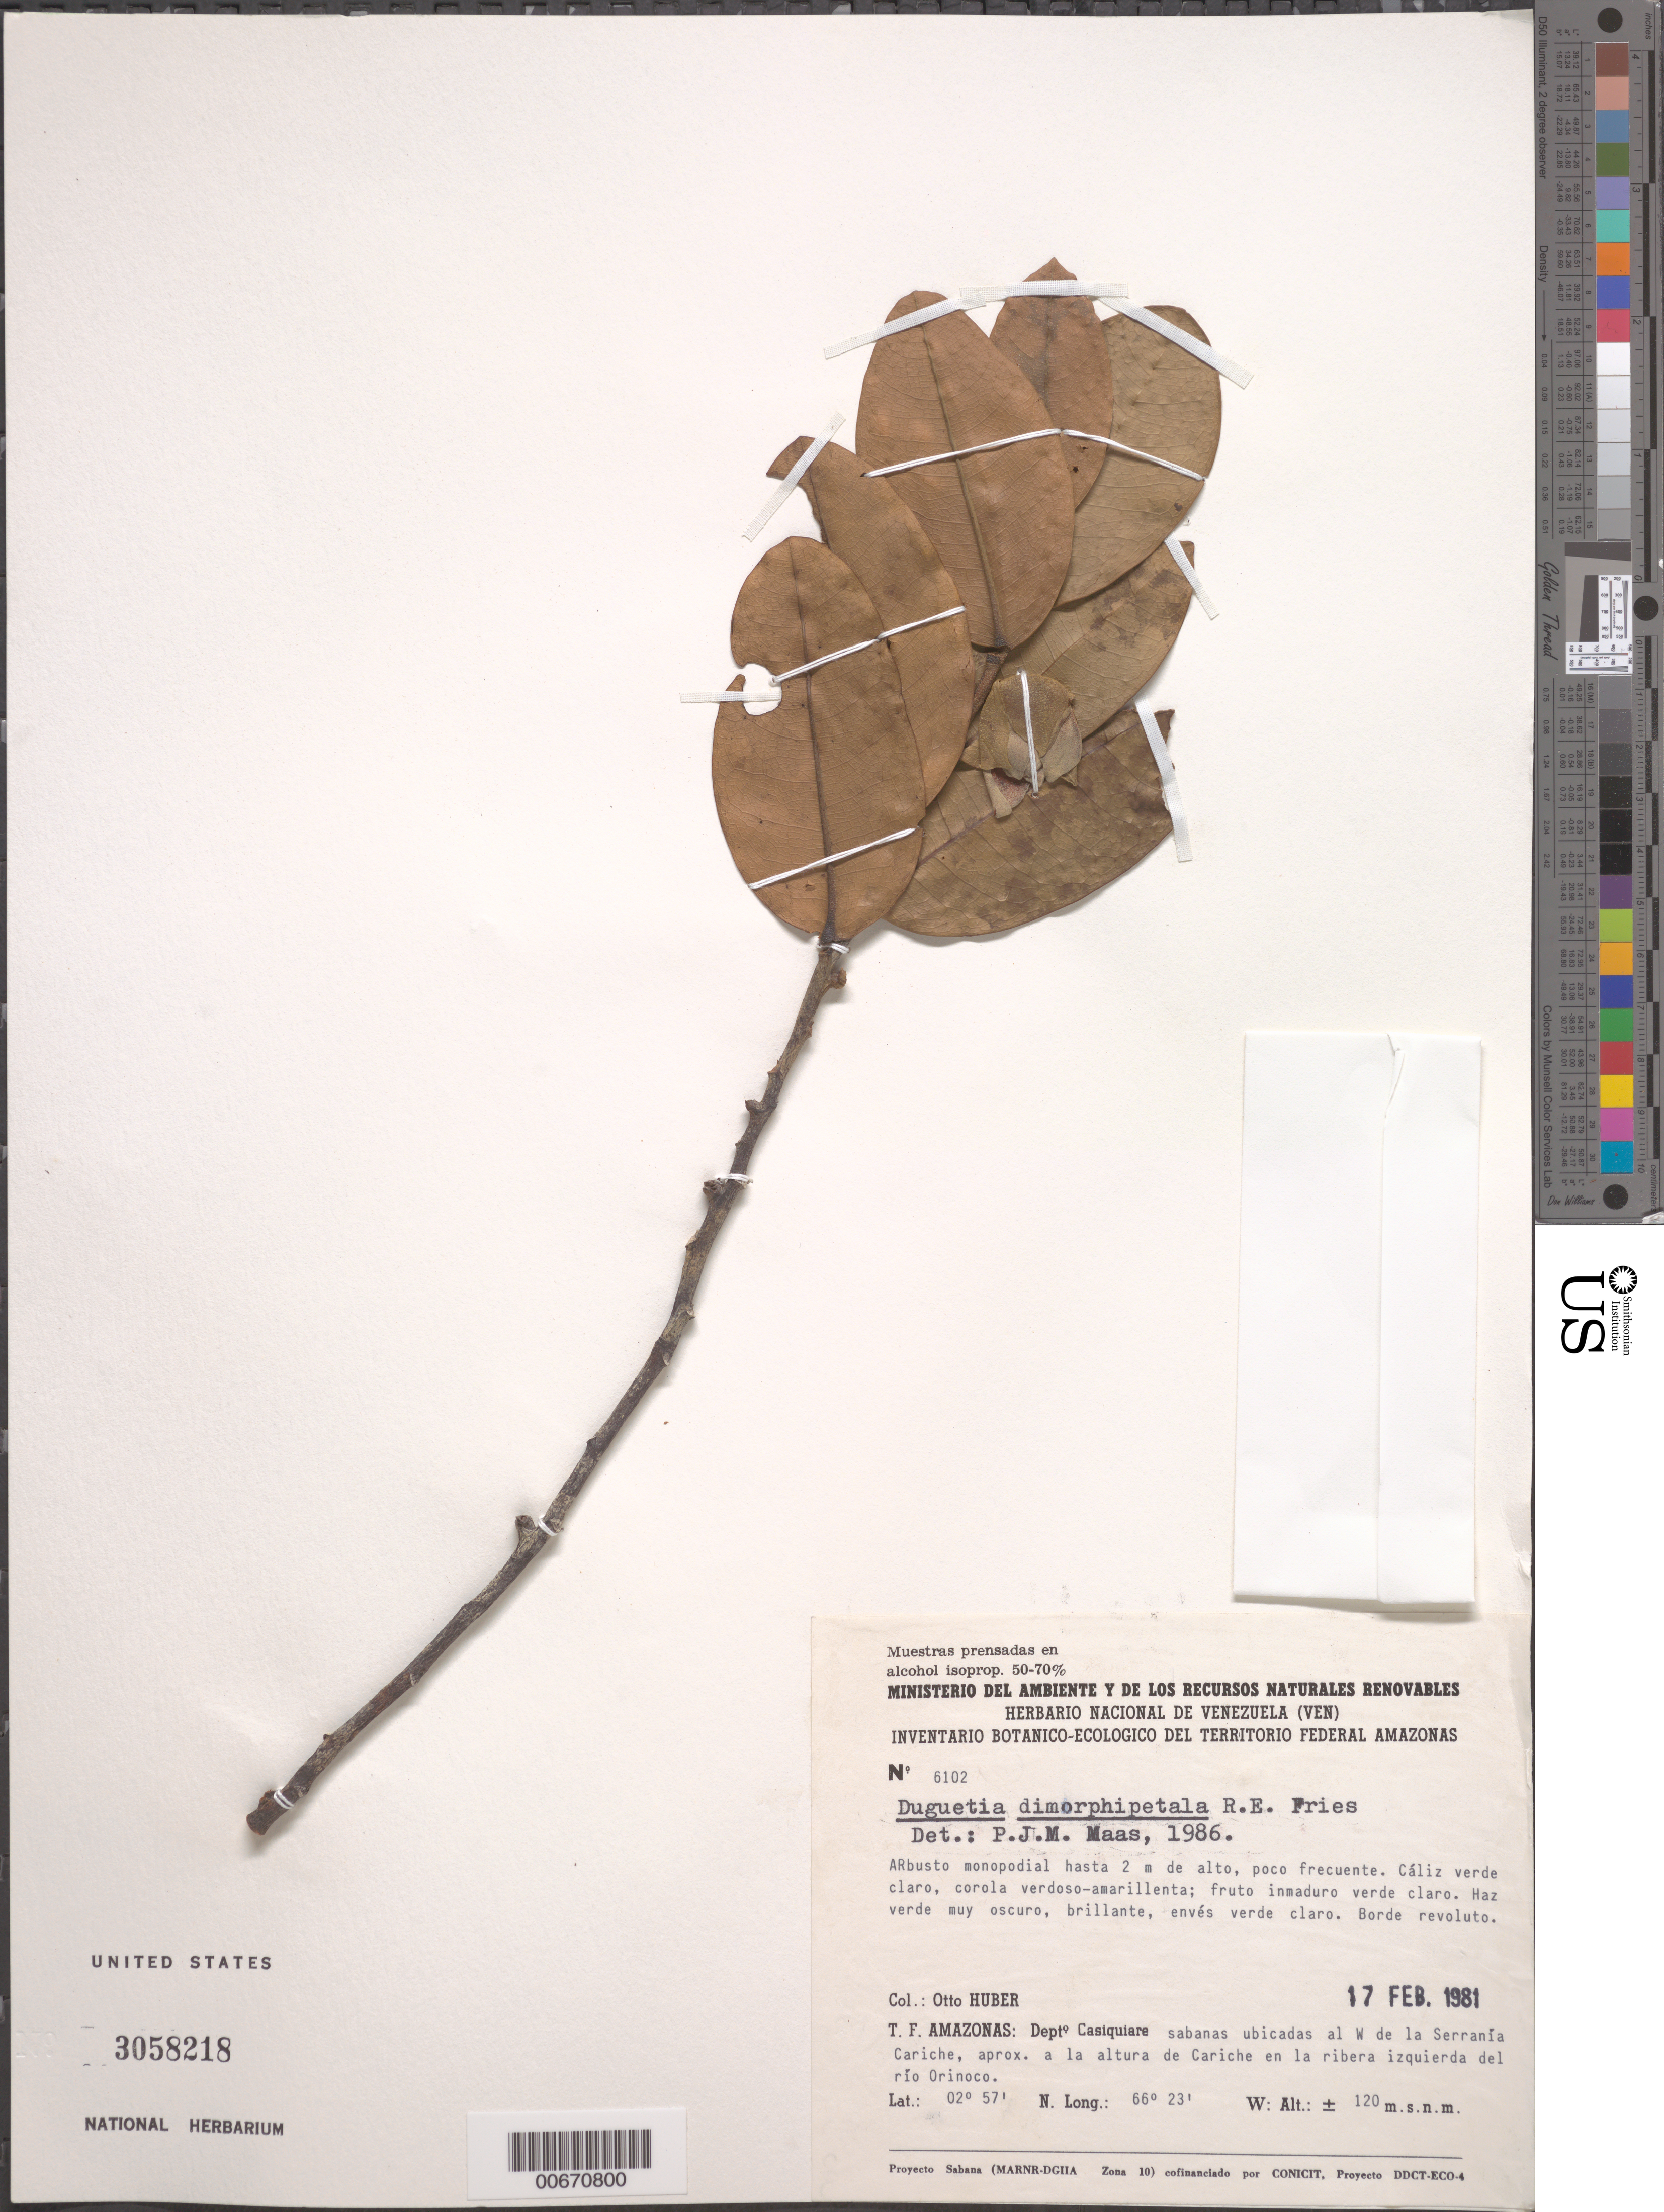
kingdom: Plantae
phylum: Tracheophyta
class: Magnoliopsida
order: Magnoliales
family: Annonaceae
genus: Duguetia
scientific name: Duguetia dimorphopetala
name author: R.E. Fr.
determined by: Maas, Paul J. M.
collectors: O. Huber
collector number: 6102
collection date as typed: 17-Feb-81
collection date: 1981-02-17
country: Venezuela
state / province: Amazonas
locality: Serrania Cariche, al W, aprox a la altura de Cariche en la ribera izquierda del Río Orinoco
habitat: Sabanas ubicadas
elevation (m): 120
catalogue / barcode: US 3058218